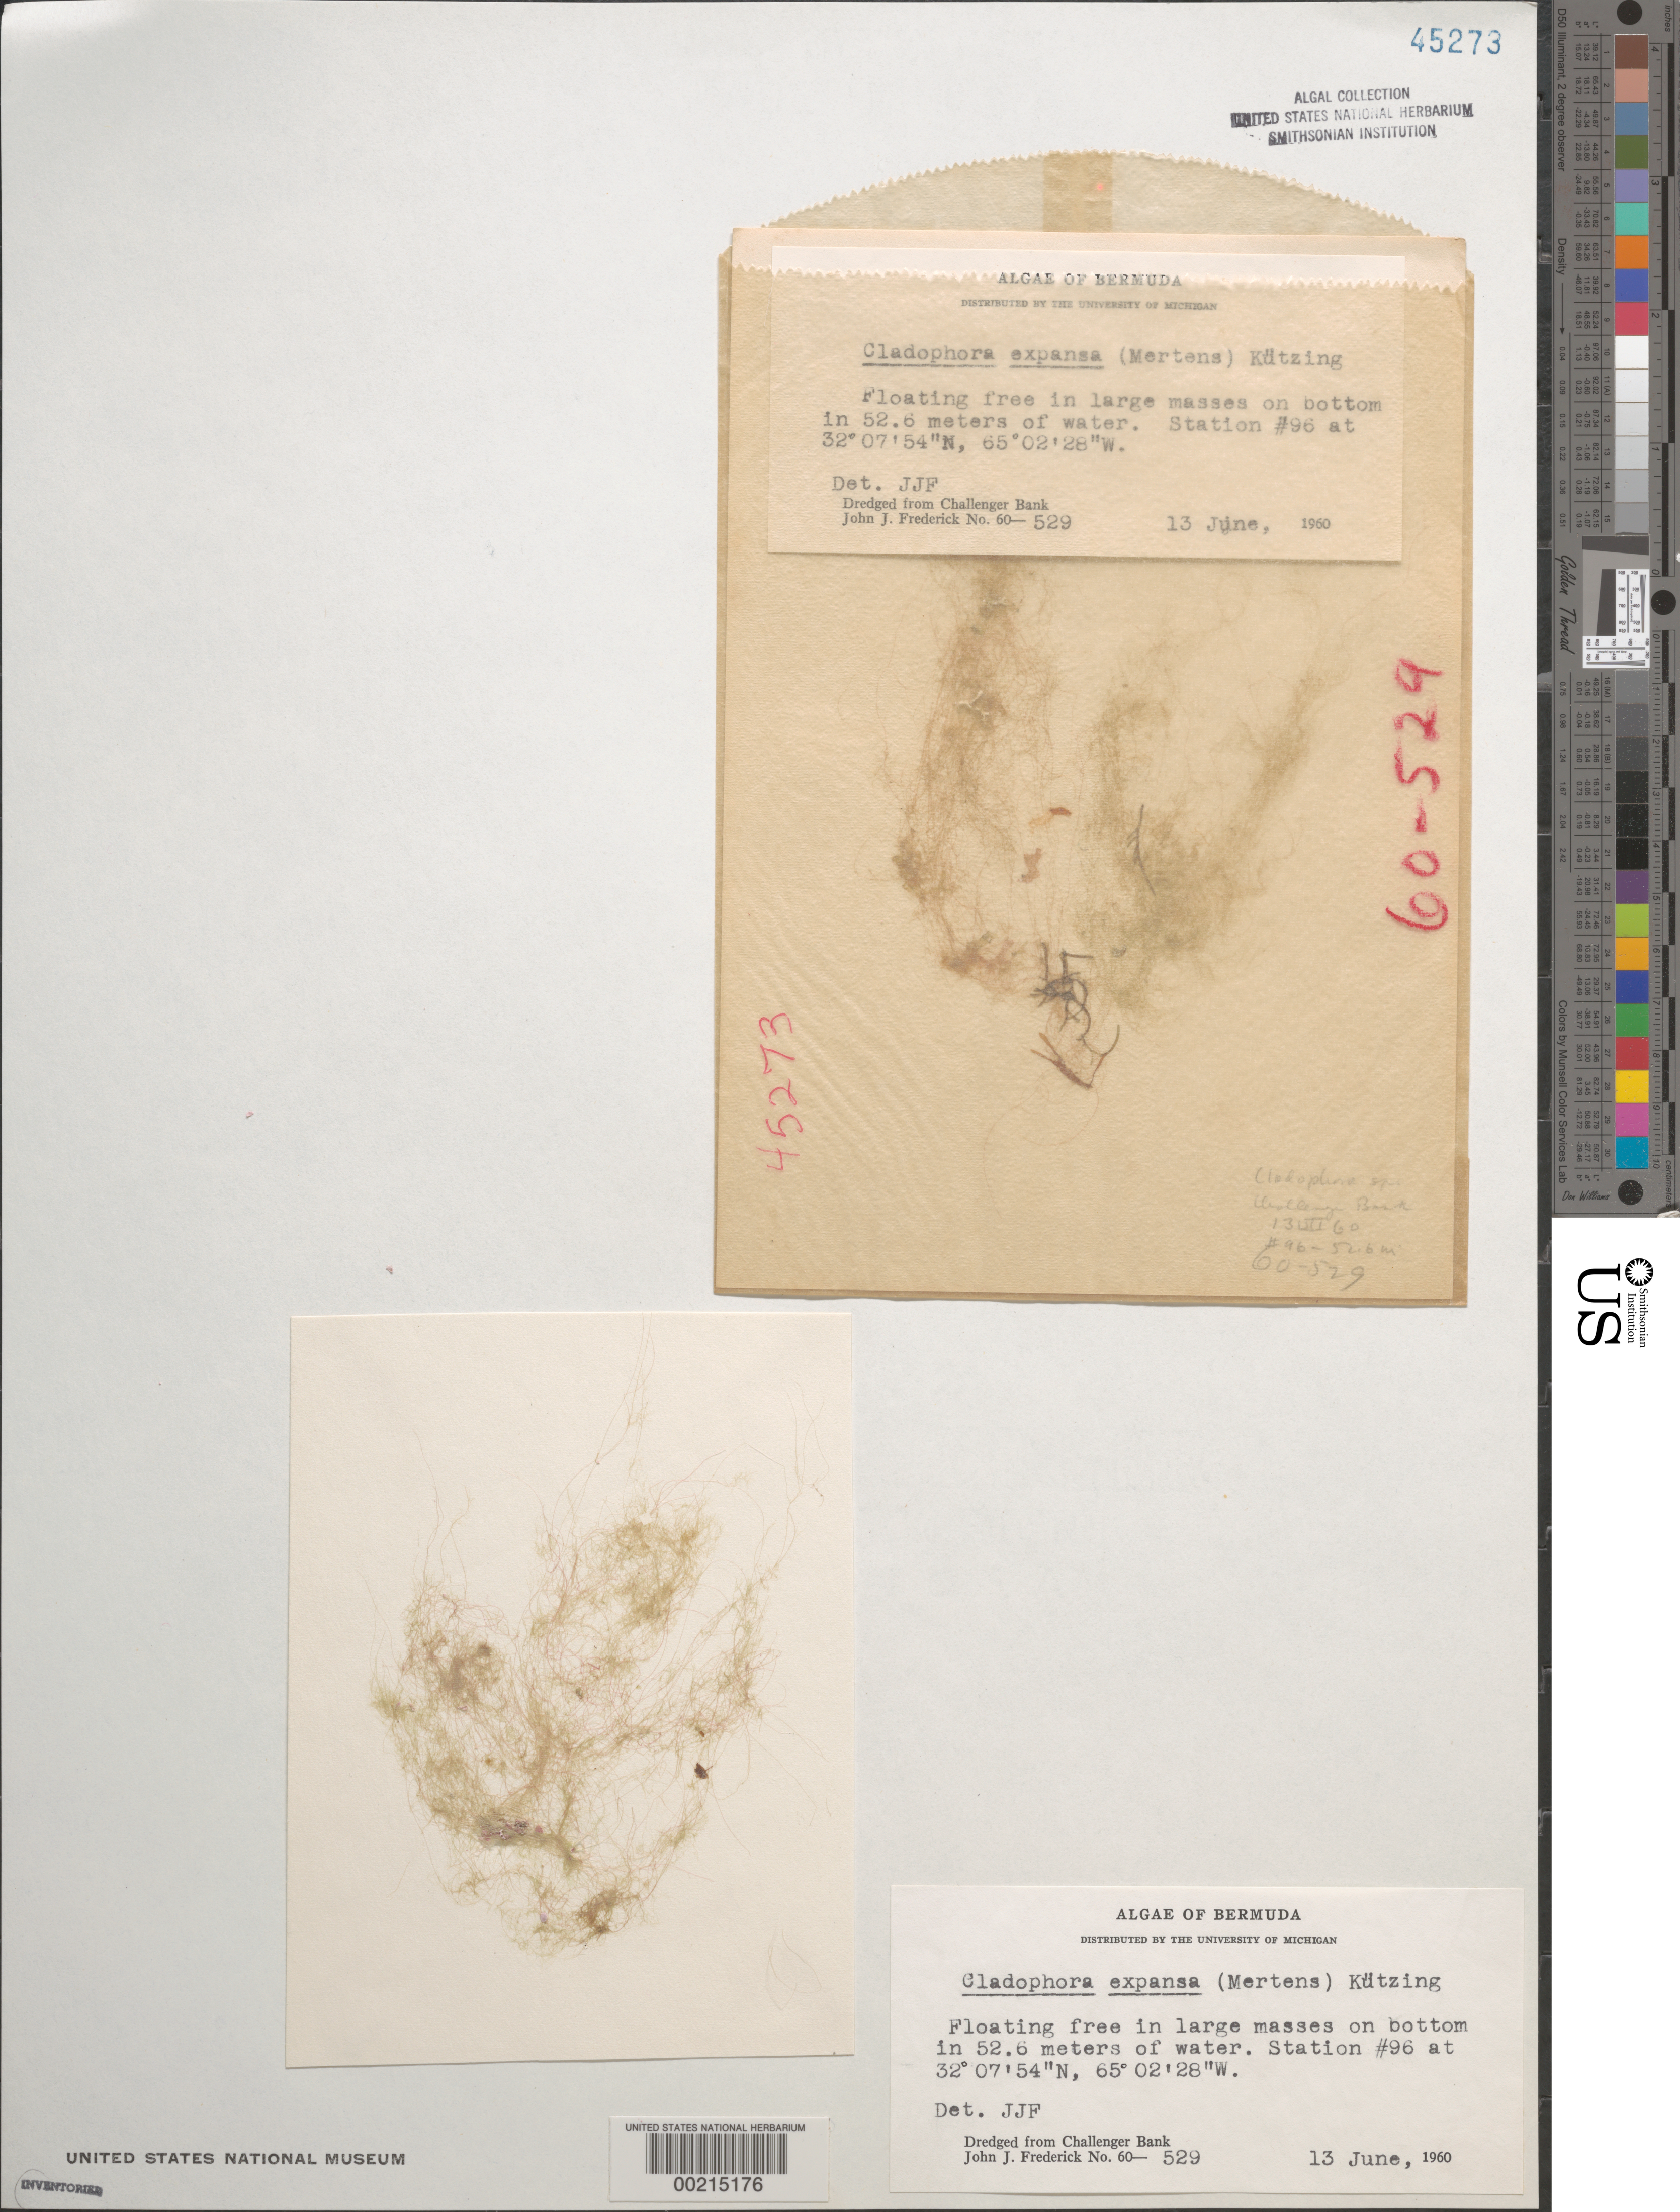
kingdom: Plantae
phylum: Chlorophyta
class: Ulvophyceae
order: Cladophorales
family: Cladophoraceae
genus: Cladophora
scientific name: Cladophora vagabunda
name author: (L.) C. Hoek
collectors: J. Frederick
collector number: JJF 60-529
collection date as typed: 13 Jun 1960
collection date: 1960-06-13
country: Bermuda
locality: Challenger Bank, dredged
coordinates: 32 07'54"N, 65 02'28"W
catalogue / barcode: US 45273